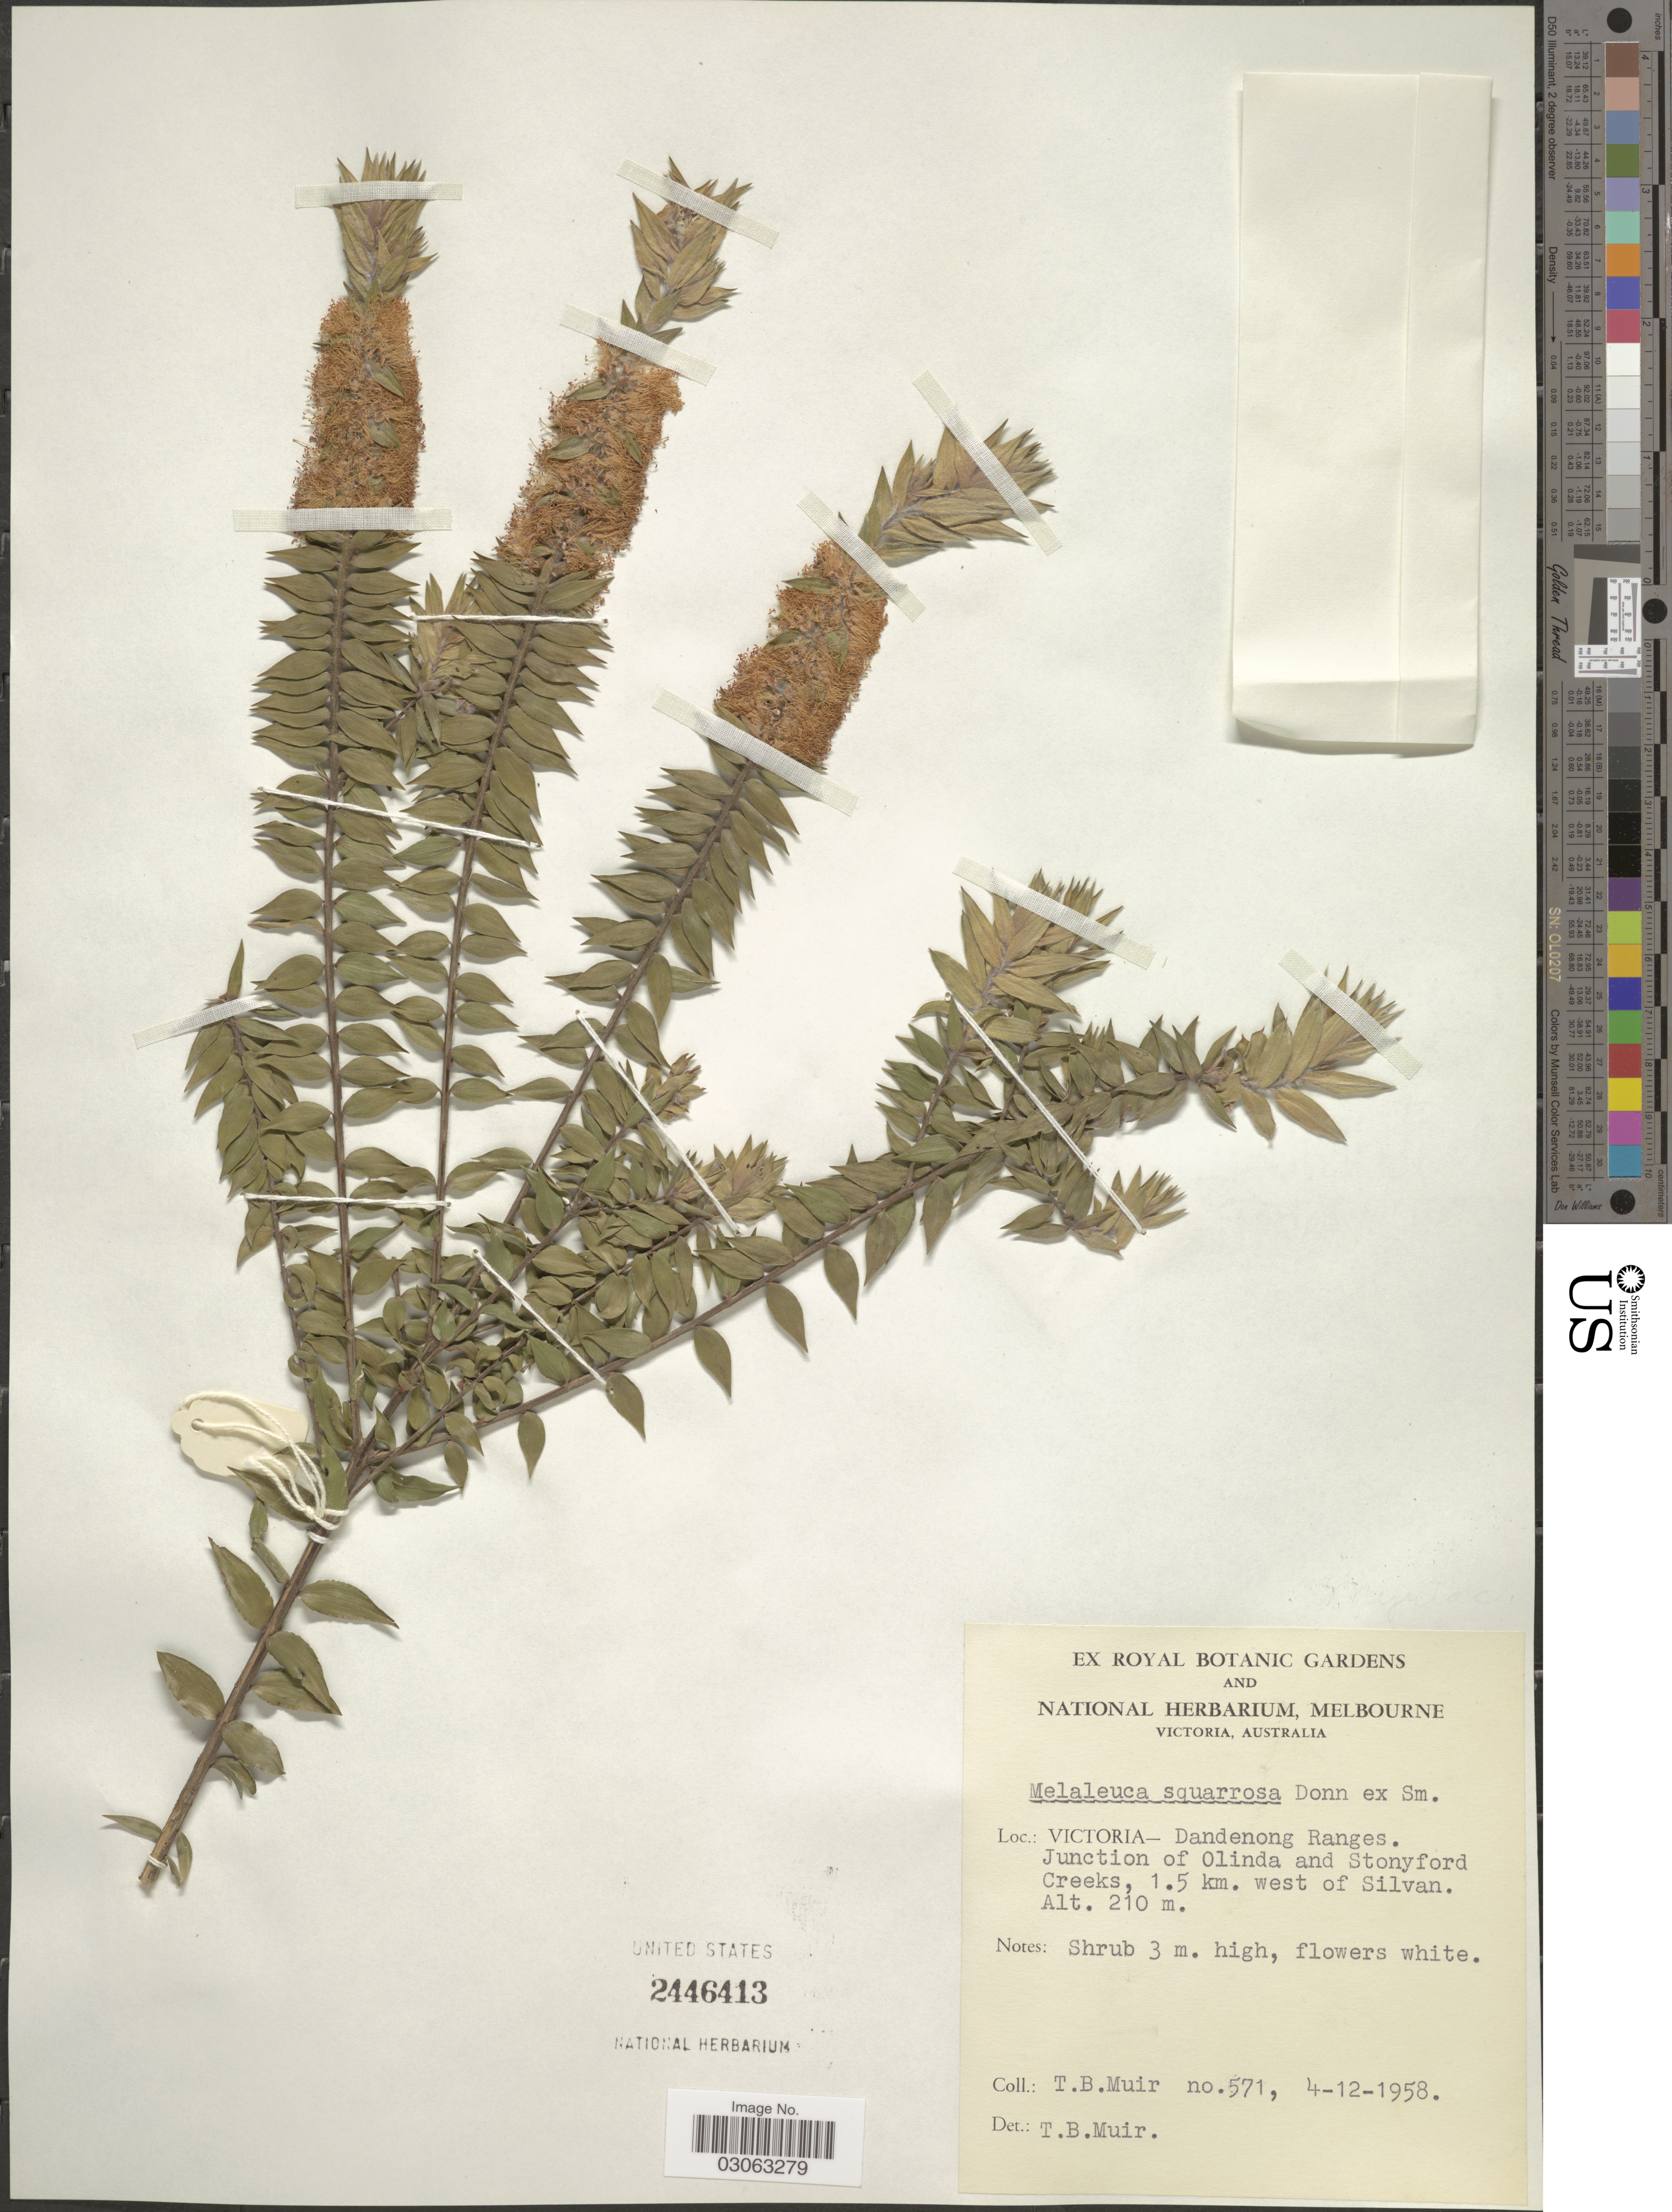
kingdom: Plantae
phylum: Tracheophyta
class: Magnoliopsida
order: Myrtales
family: Myrtaceae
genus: Melaleuca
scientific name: Melaleuca squarrosa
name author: Sm.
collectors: T. Muir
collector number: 571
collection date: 1958-12-04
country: Australia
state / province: Victoria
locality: Victoria - Dandenong Ranges. Junction of Olinda and Stonyford Creeks, 1.5 km. west of Silvan.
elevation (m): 210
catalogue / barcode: US 2446413